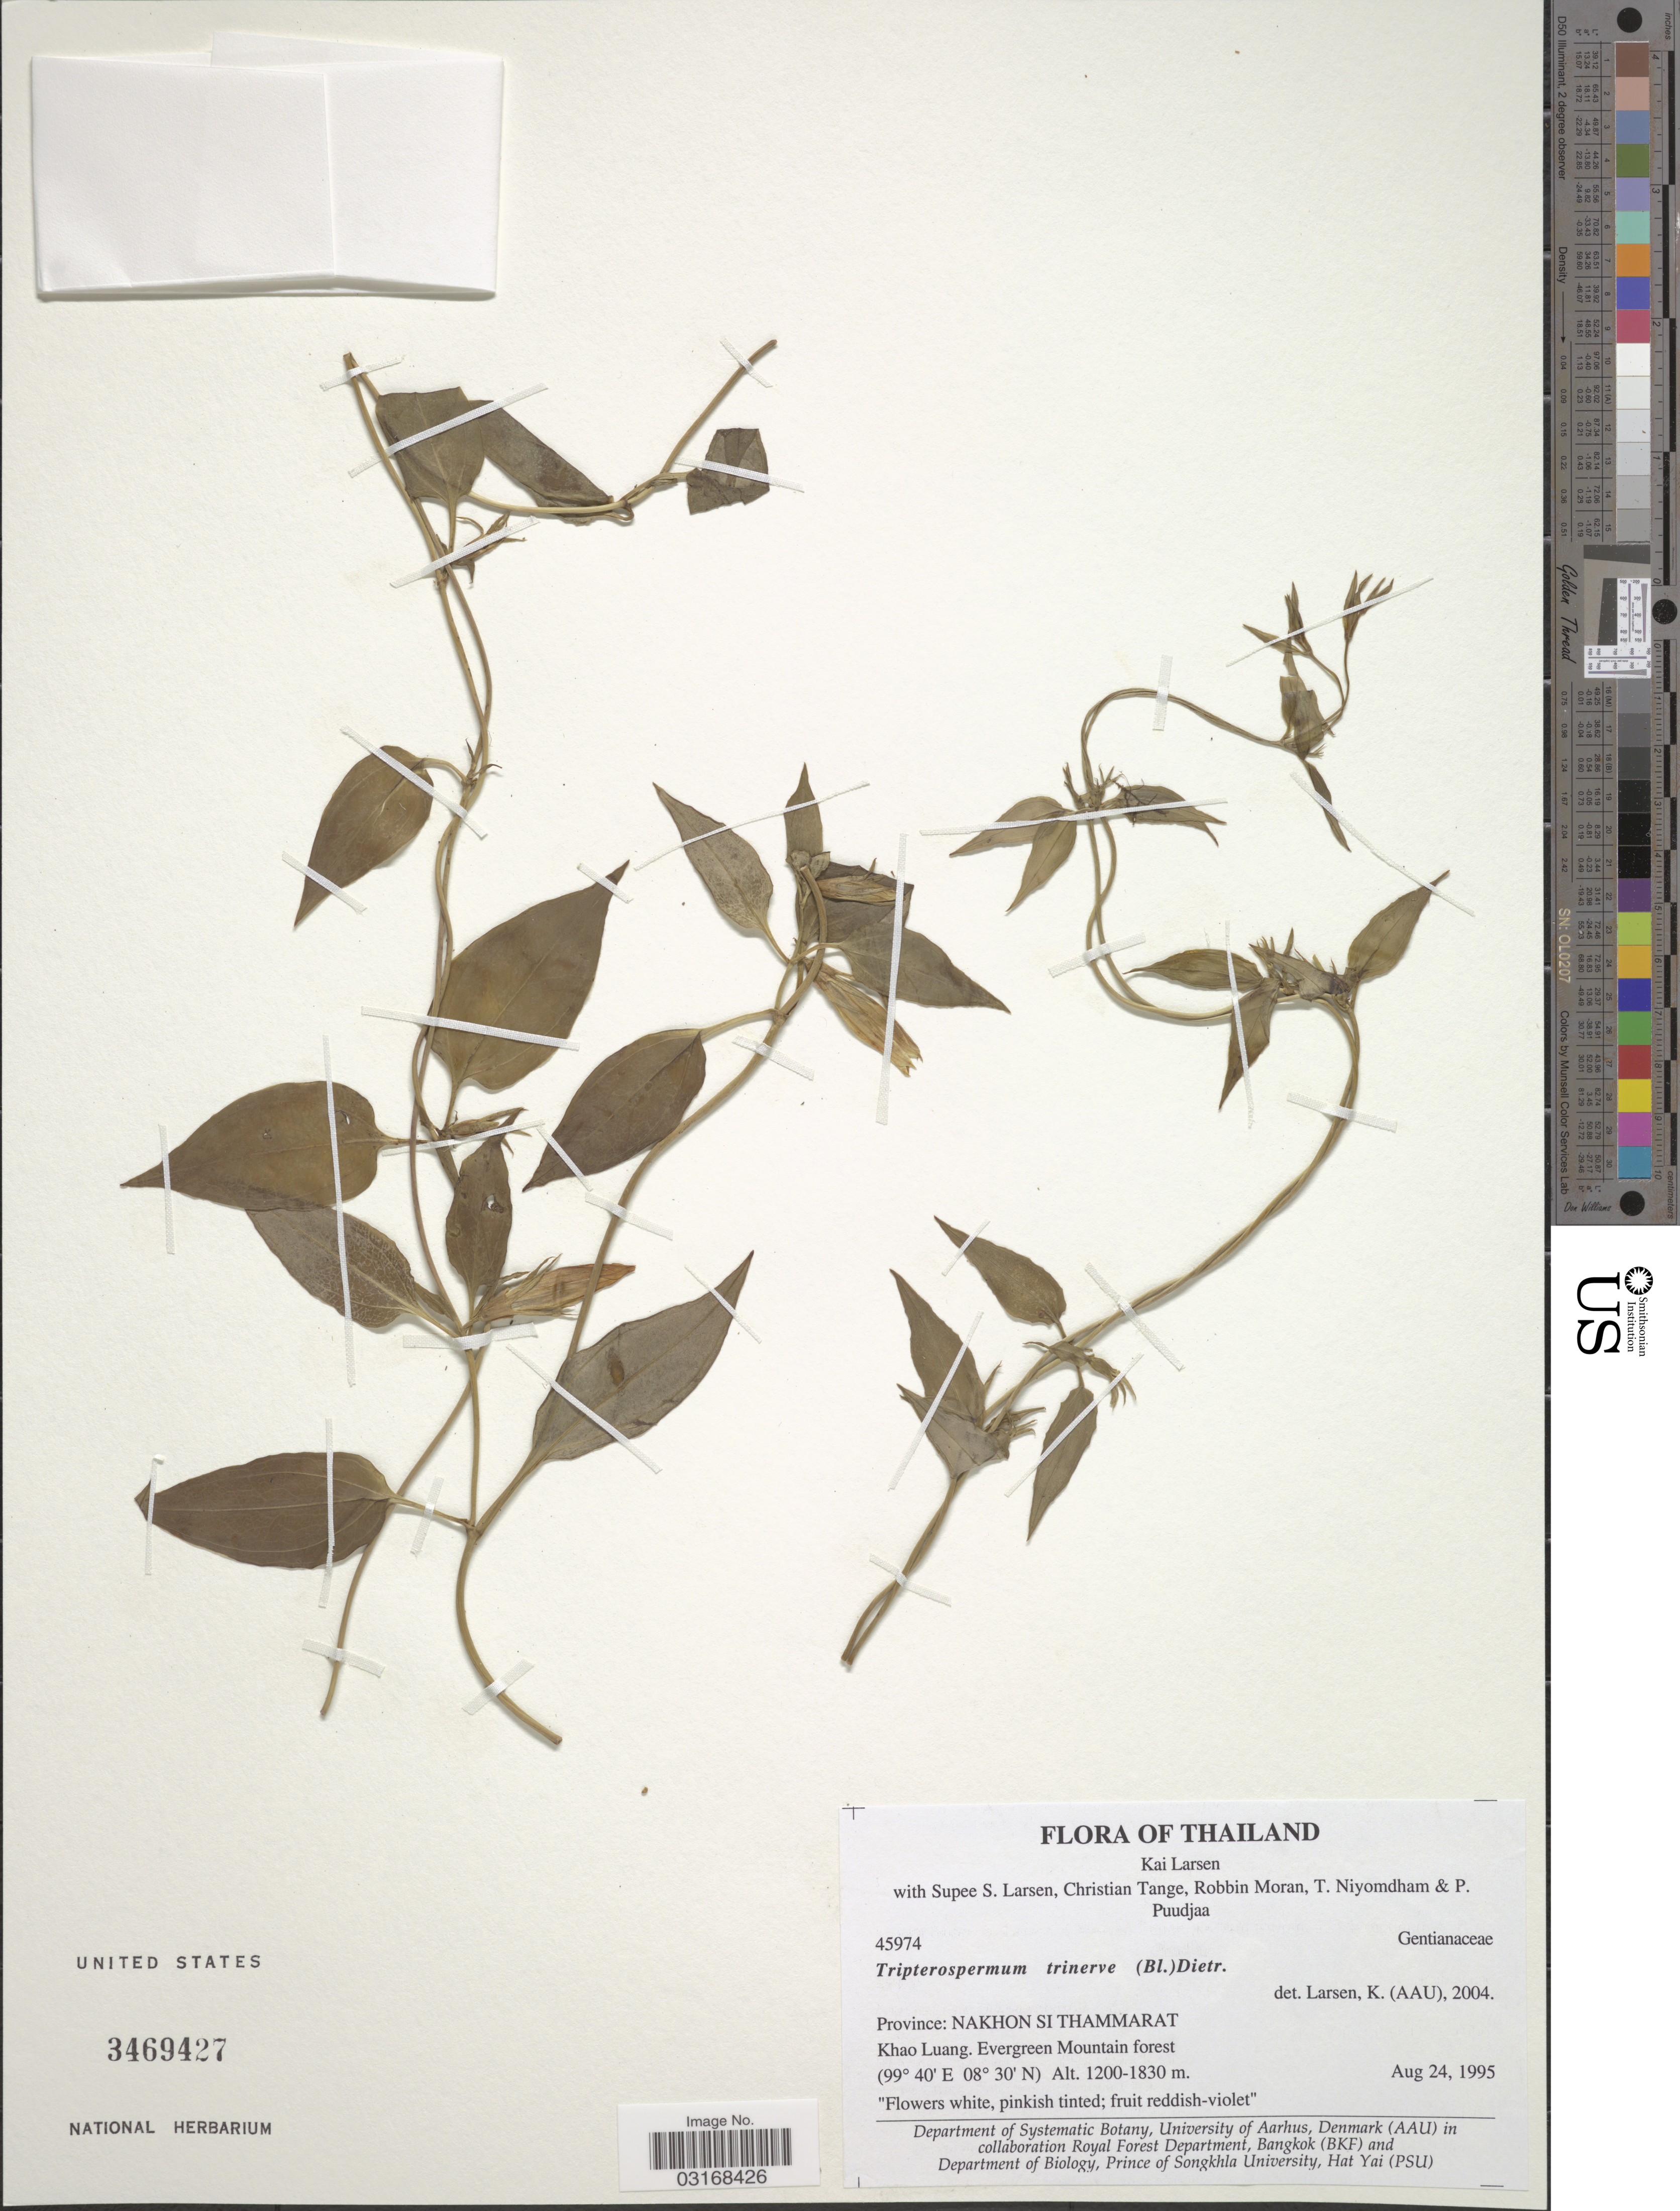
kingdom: Plantae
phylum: Tracheophyta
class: Magnoliopsida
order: Gentianales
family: Gentianaceae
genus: Crawfurdia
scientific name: Crawfurdia trinervis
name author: (Blume) D. Dietr.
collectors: K. Larsen, S. Larsen, C. Tange, R. C. Moran & et al.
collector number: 45974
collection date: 1995-08-24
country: Thailand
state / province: Nakhon Si Thammarat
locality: Khao Luang. Evergreen Mountain forest.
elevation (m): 1200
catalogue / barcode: US 3469427